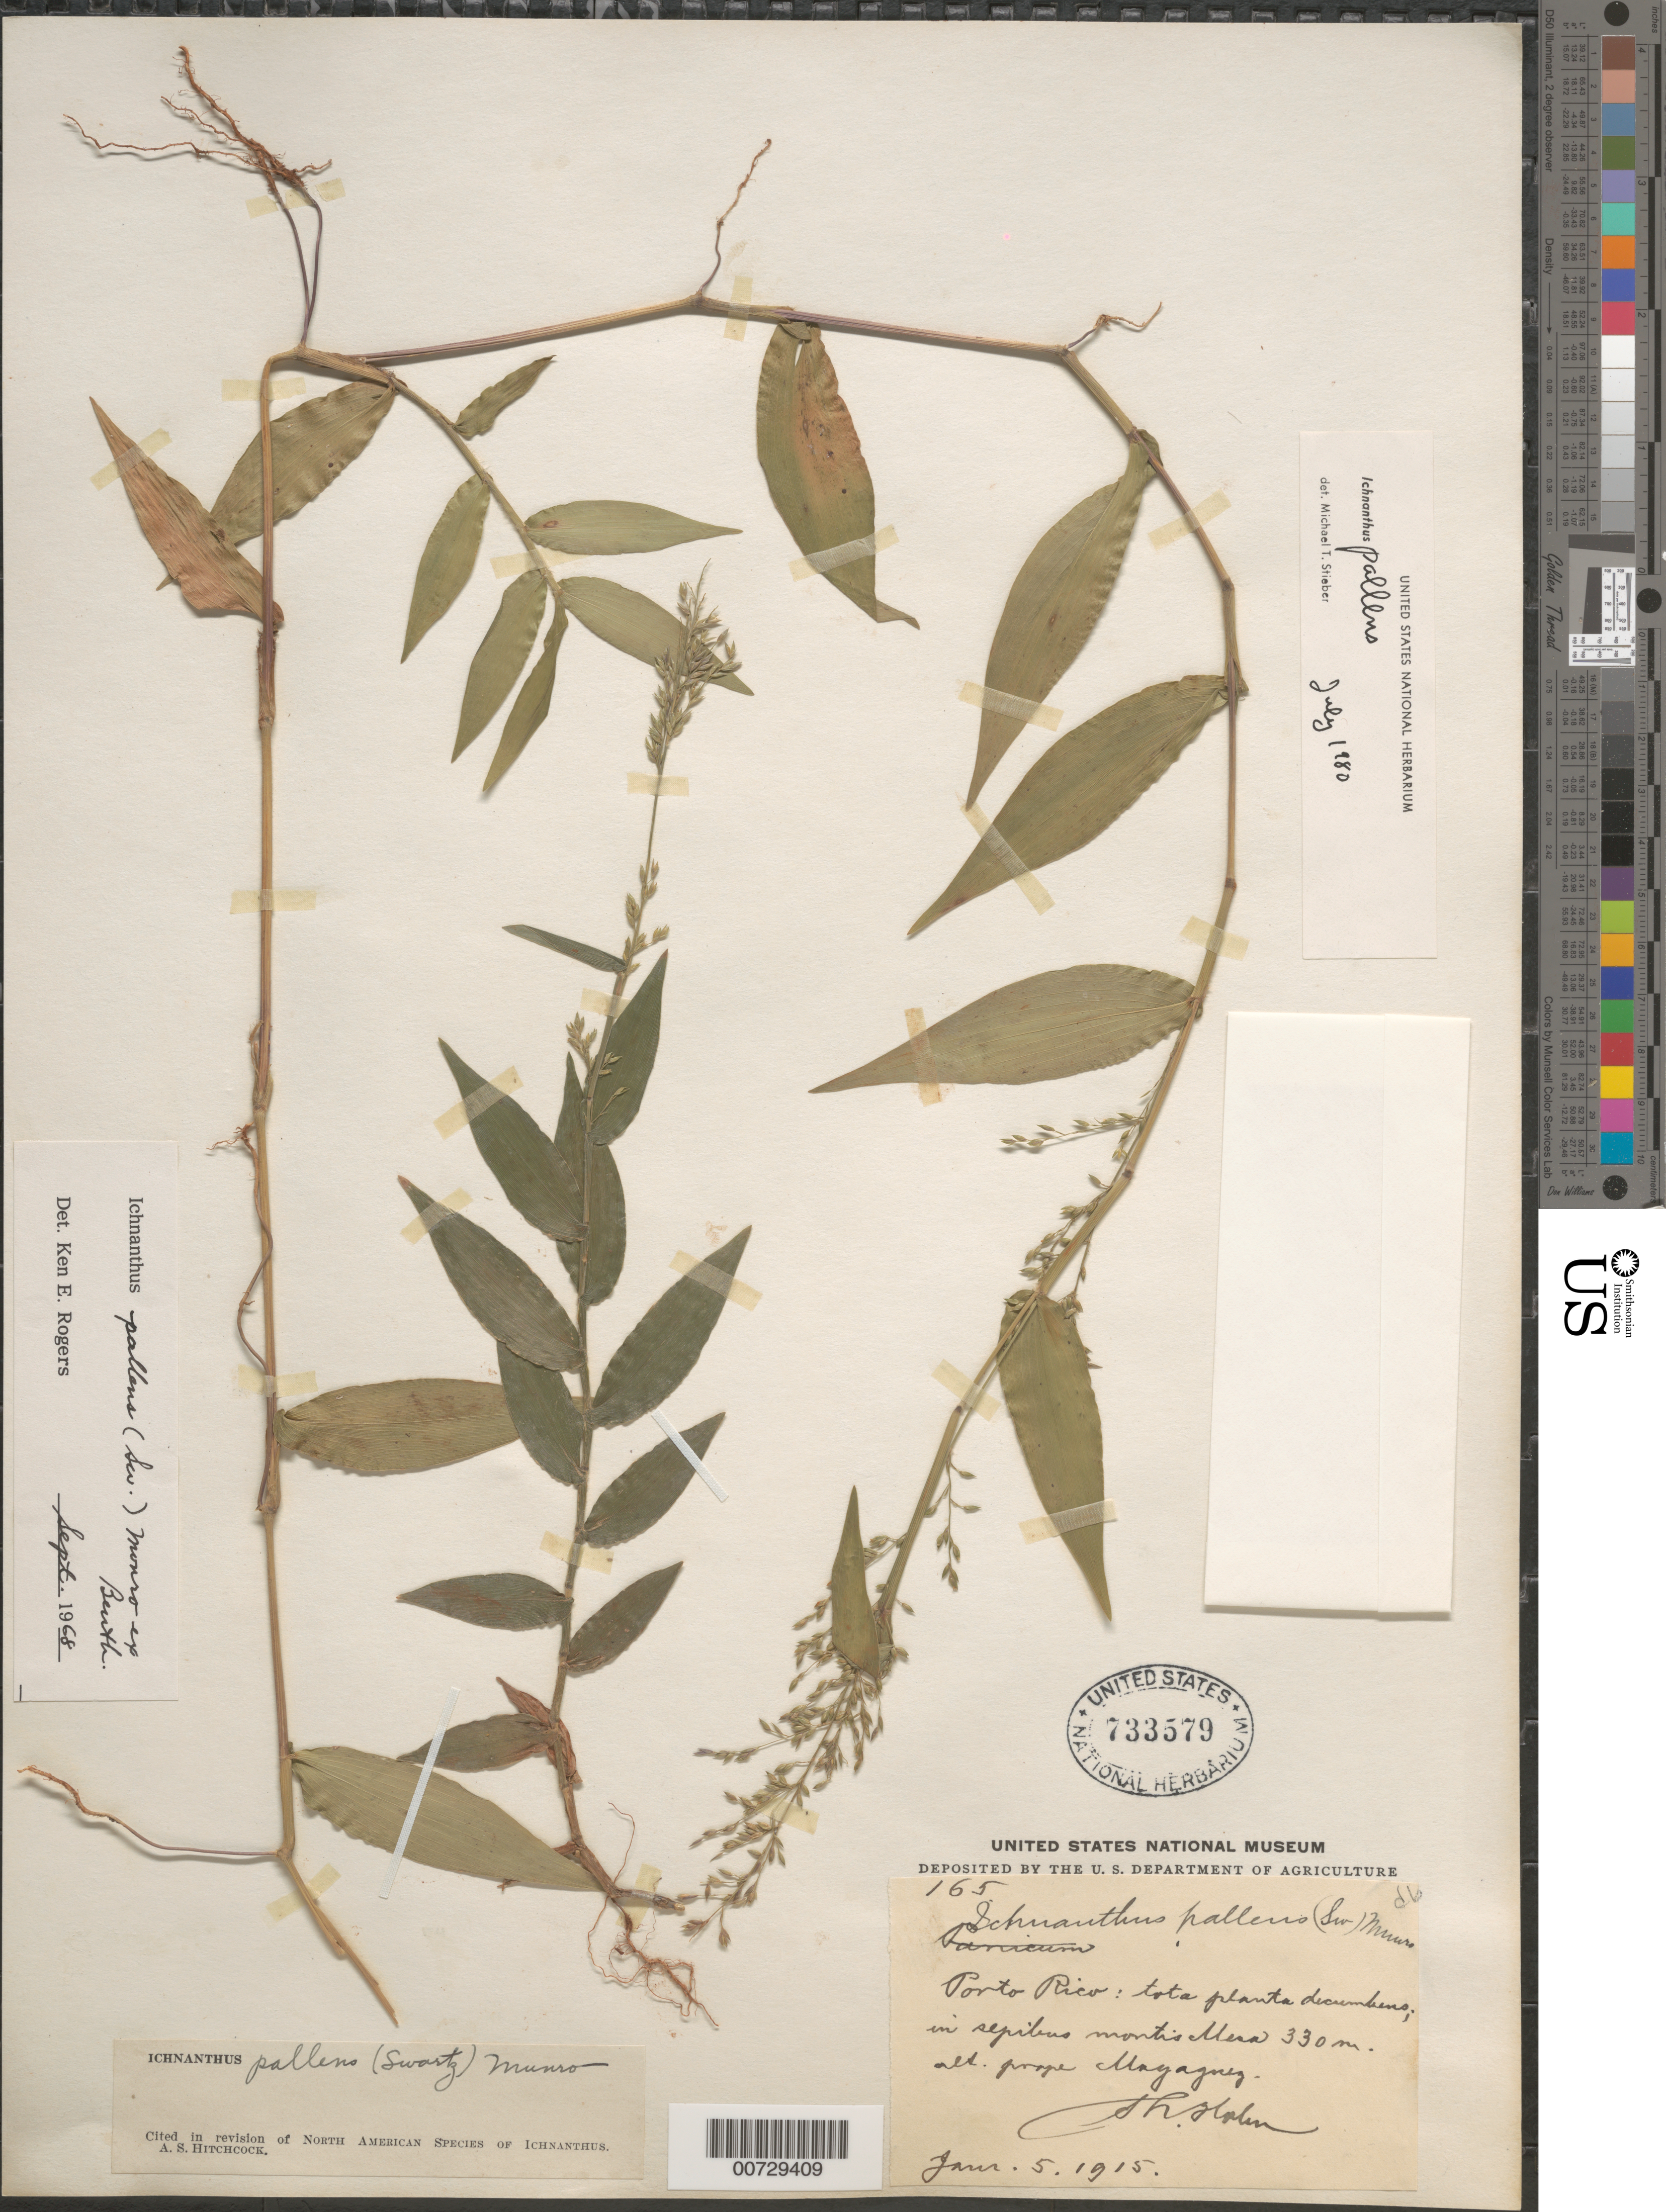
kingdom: Plantae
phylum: Tracheophyta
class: Liliopsida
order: Poales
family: Poaceae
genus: Ichnanthus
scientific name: Ichnanthus pallens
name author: (Sw.) Munro ex Benth.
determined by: Stieber, M. T.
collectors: H. T. Holm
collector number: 165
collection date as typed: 05 Jan 1915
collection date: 1915-01-05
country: Puerto Rico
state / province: Mayagüez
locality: Montis Mesa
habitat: Tota planta decumbens, in sepibus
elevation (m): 330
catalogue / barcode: US 733579